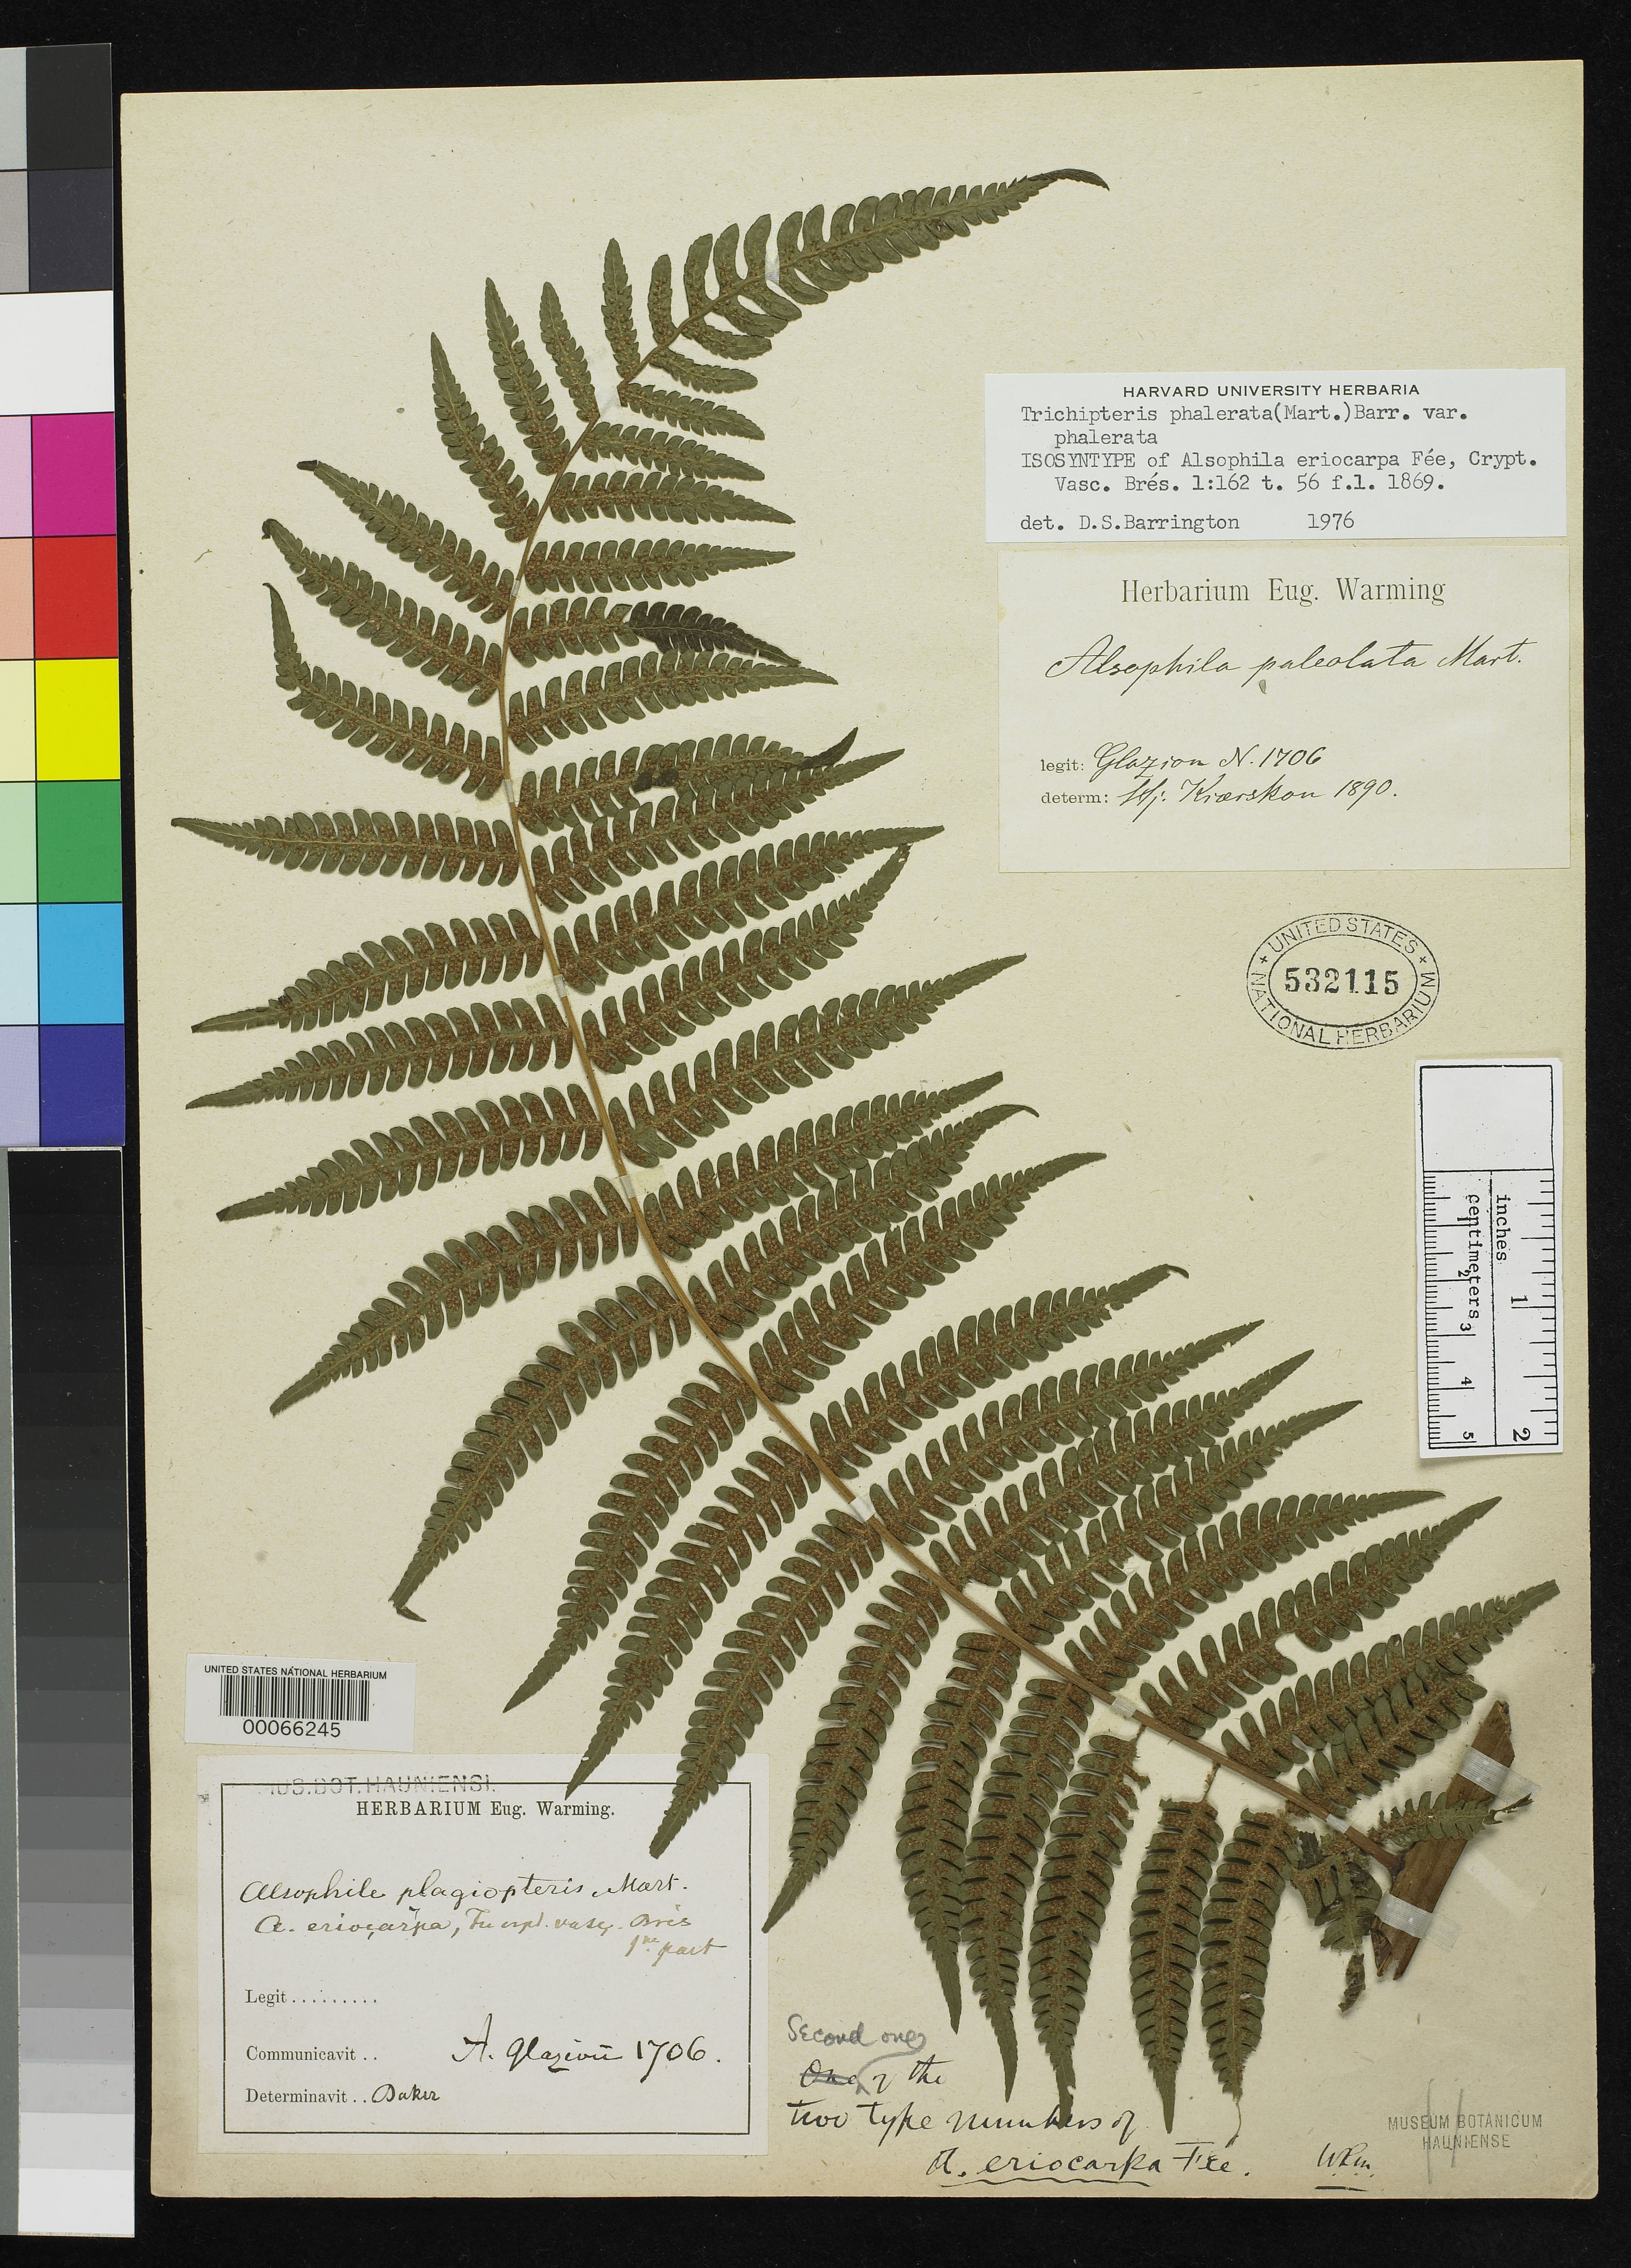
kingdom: Plantae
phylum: Tracheophyta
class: Polypodiopsida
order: Cyatheales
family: Cyatheaceae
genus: Alsophila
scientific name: Alsophila eriocarpa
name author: Fée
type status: Syntype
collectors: A. F. M. Glaziou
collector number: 1706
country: Brazil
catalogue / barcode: US 532115